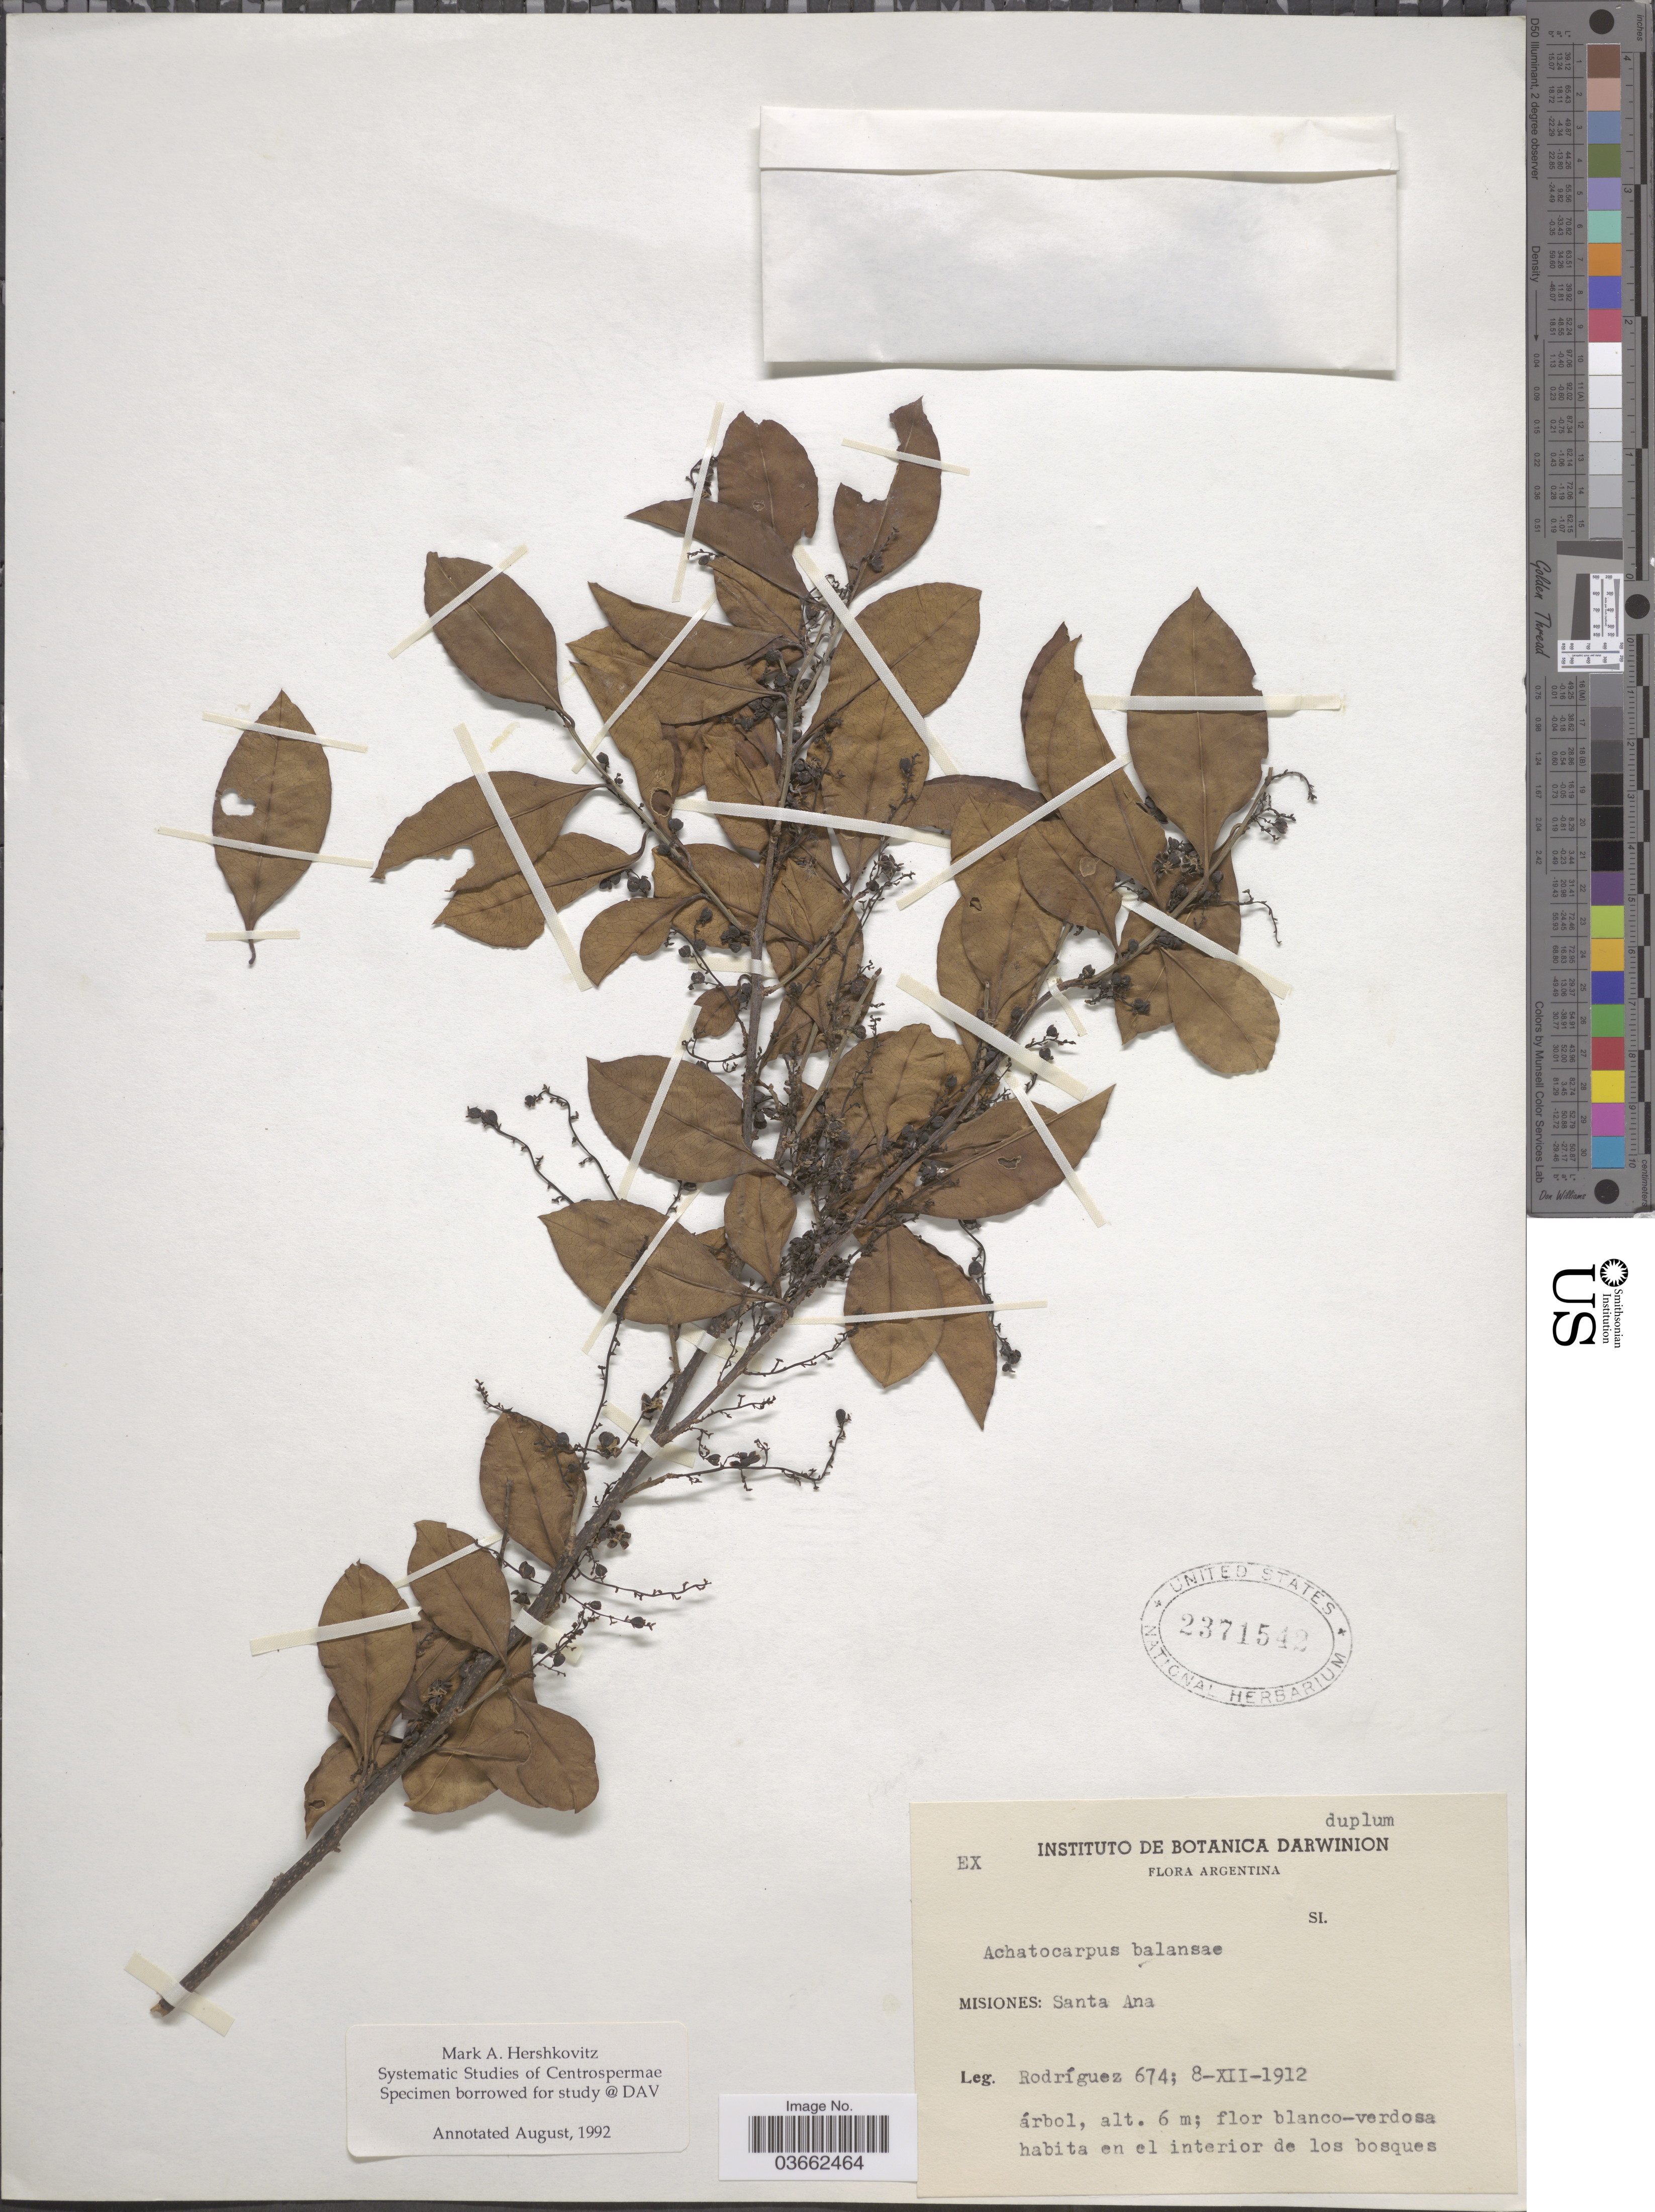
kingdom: Plantae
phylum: Tracheophyta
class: Magnoliopsida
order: Caryophyllales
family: Achatocarpaceae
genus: Achatocarpus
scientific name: Achatocarpus balansae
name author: Schinz & Autran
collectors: Rodriguez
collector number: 674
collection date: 1912-12-08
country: Argentina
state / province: Misiones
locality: Santa Ana.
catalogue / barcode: US 2371542